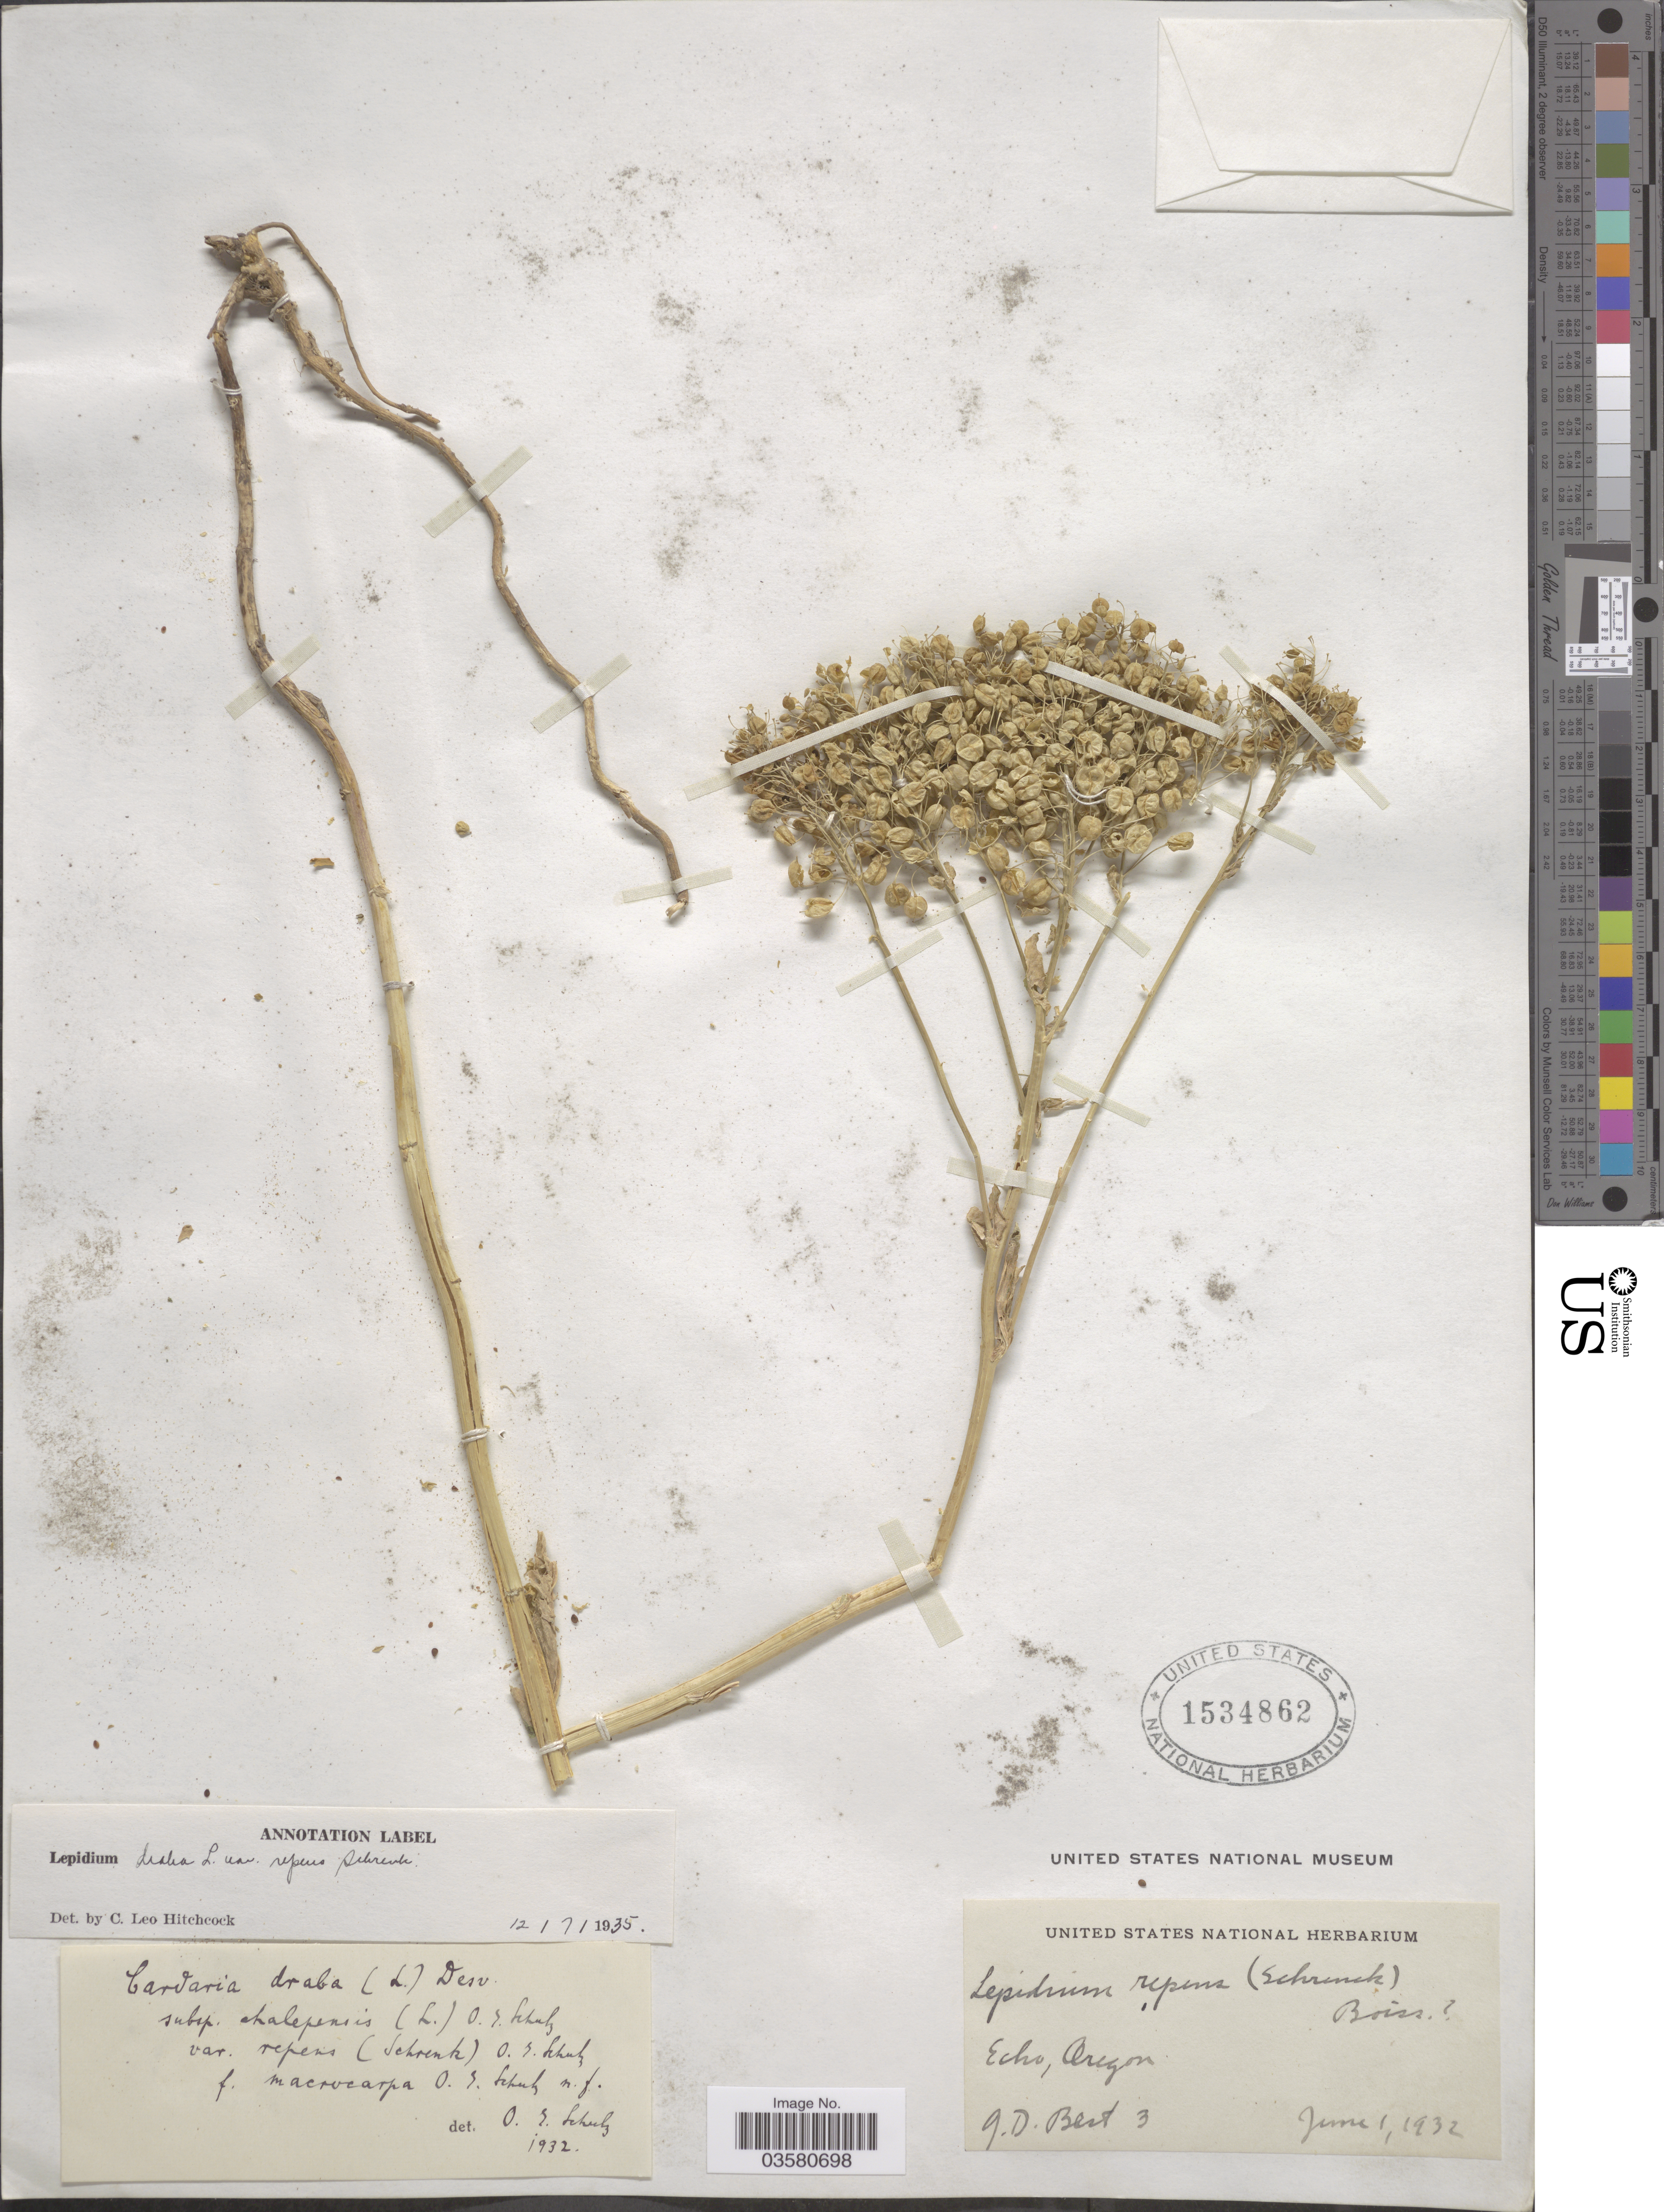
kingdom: Plantae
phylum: Tracheophyta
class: Magnoliopsida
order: Brassicales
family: Brassicaceae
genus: Lepidium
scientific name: Lepidium chalepense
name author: L.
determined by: Strong, M. T., (US), Smithsonian Institution - National Museum of Natural History (UNITED STATES)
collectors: G. Best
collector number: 3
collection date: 1932-06-01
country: United States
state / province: Oregon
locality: Echo.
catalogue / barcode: US 1534862